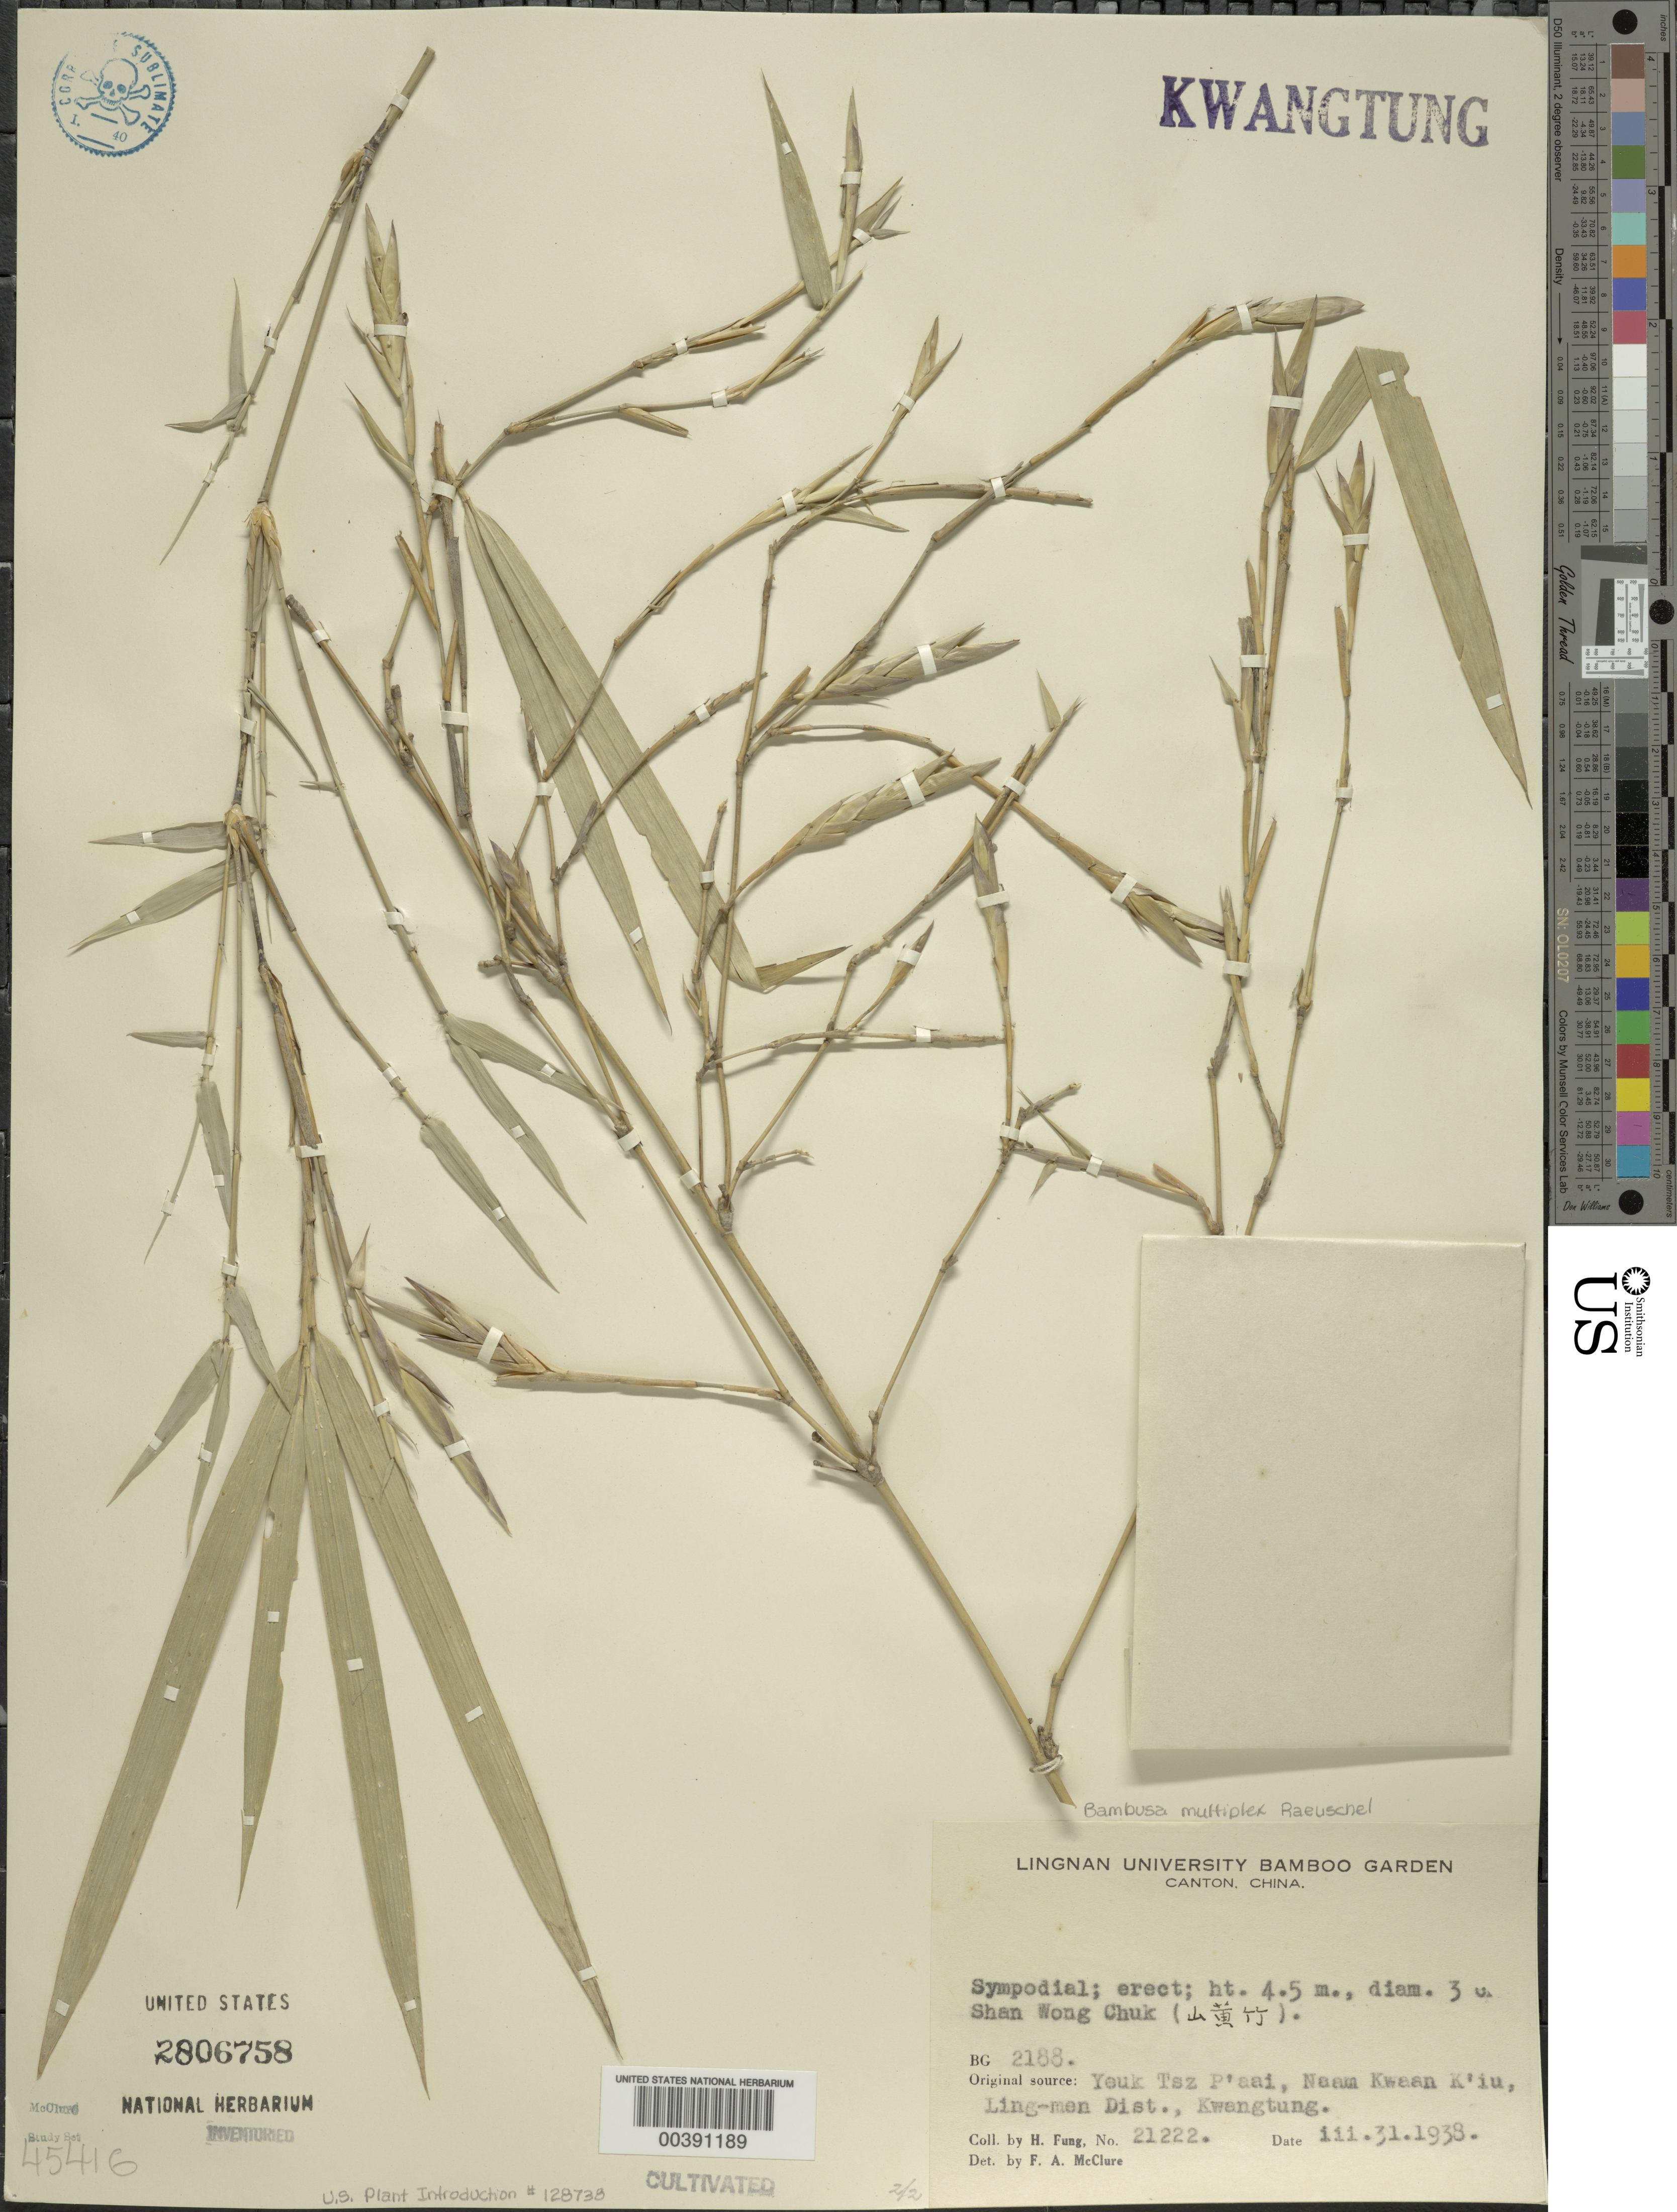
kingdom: Plantae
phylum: Tracheophyta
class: Liliopsida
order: Poales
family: Poaceae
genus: Bambusa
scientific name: Bambusa multiplex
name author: (Lour.) Raeusch. ex Schult. & Schult. f.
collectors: H. L. Fung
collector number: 21222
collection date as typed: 31 Mar 1938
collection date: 1938-03-31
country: China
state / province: Guangdong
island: Honam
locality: Lingnan univ. bg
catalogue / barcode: US 2806758